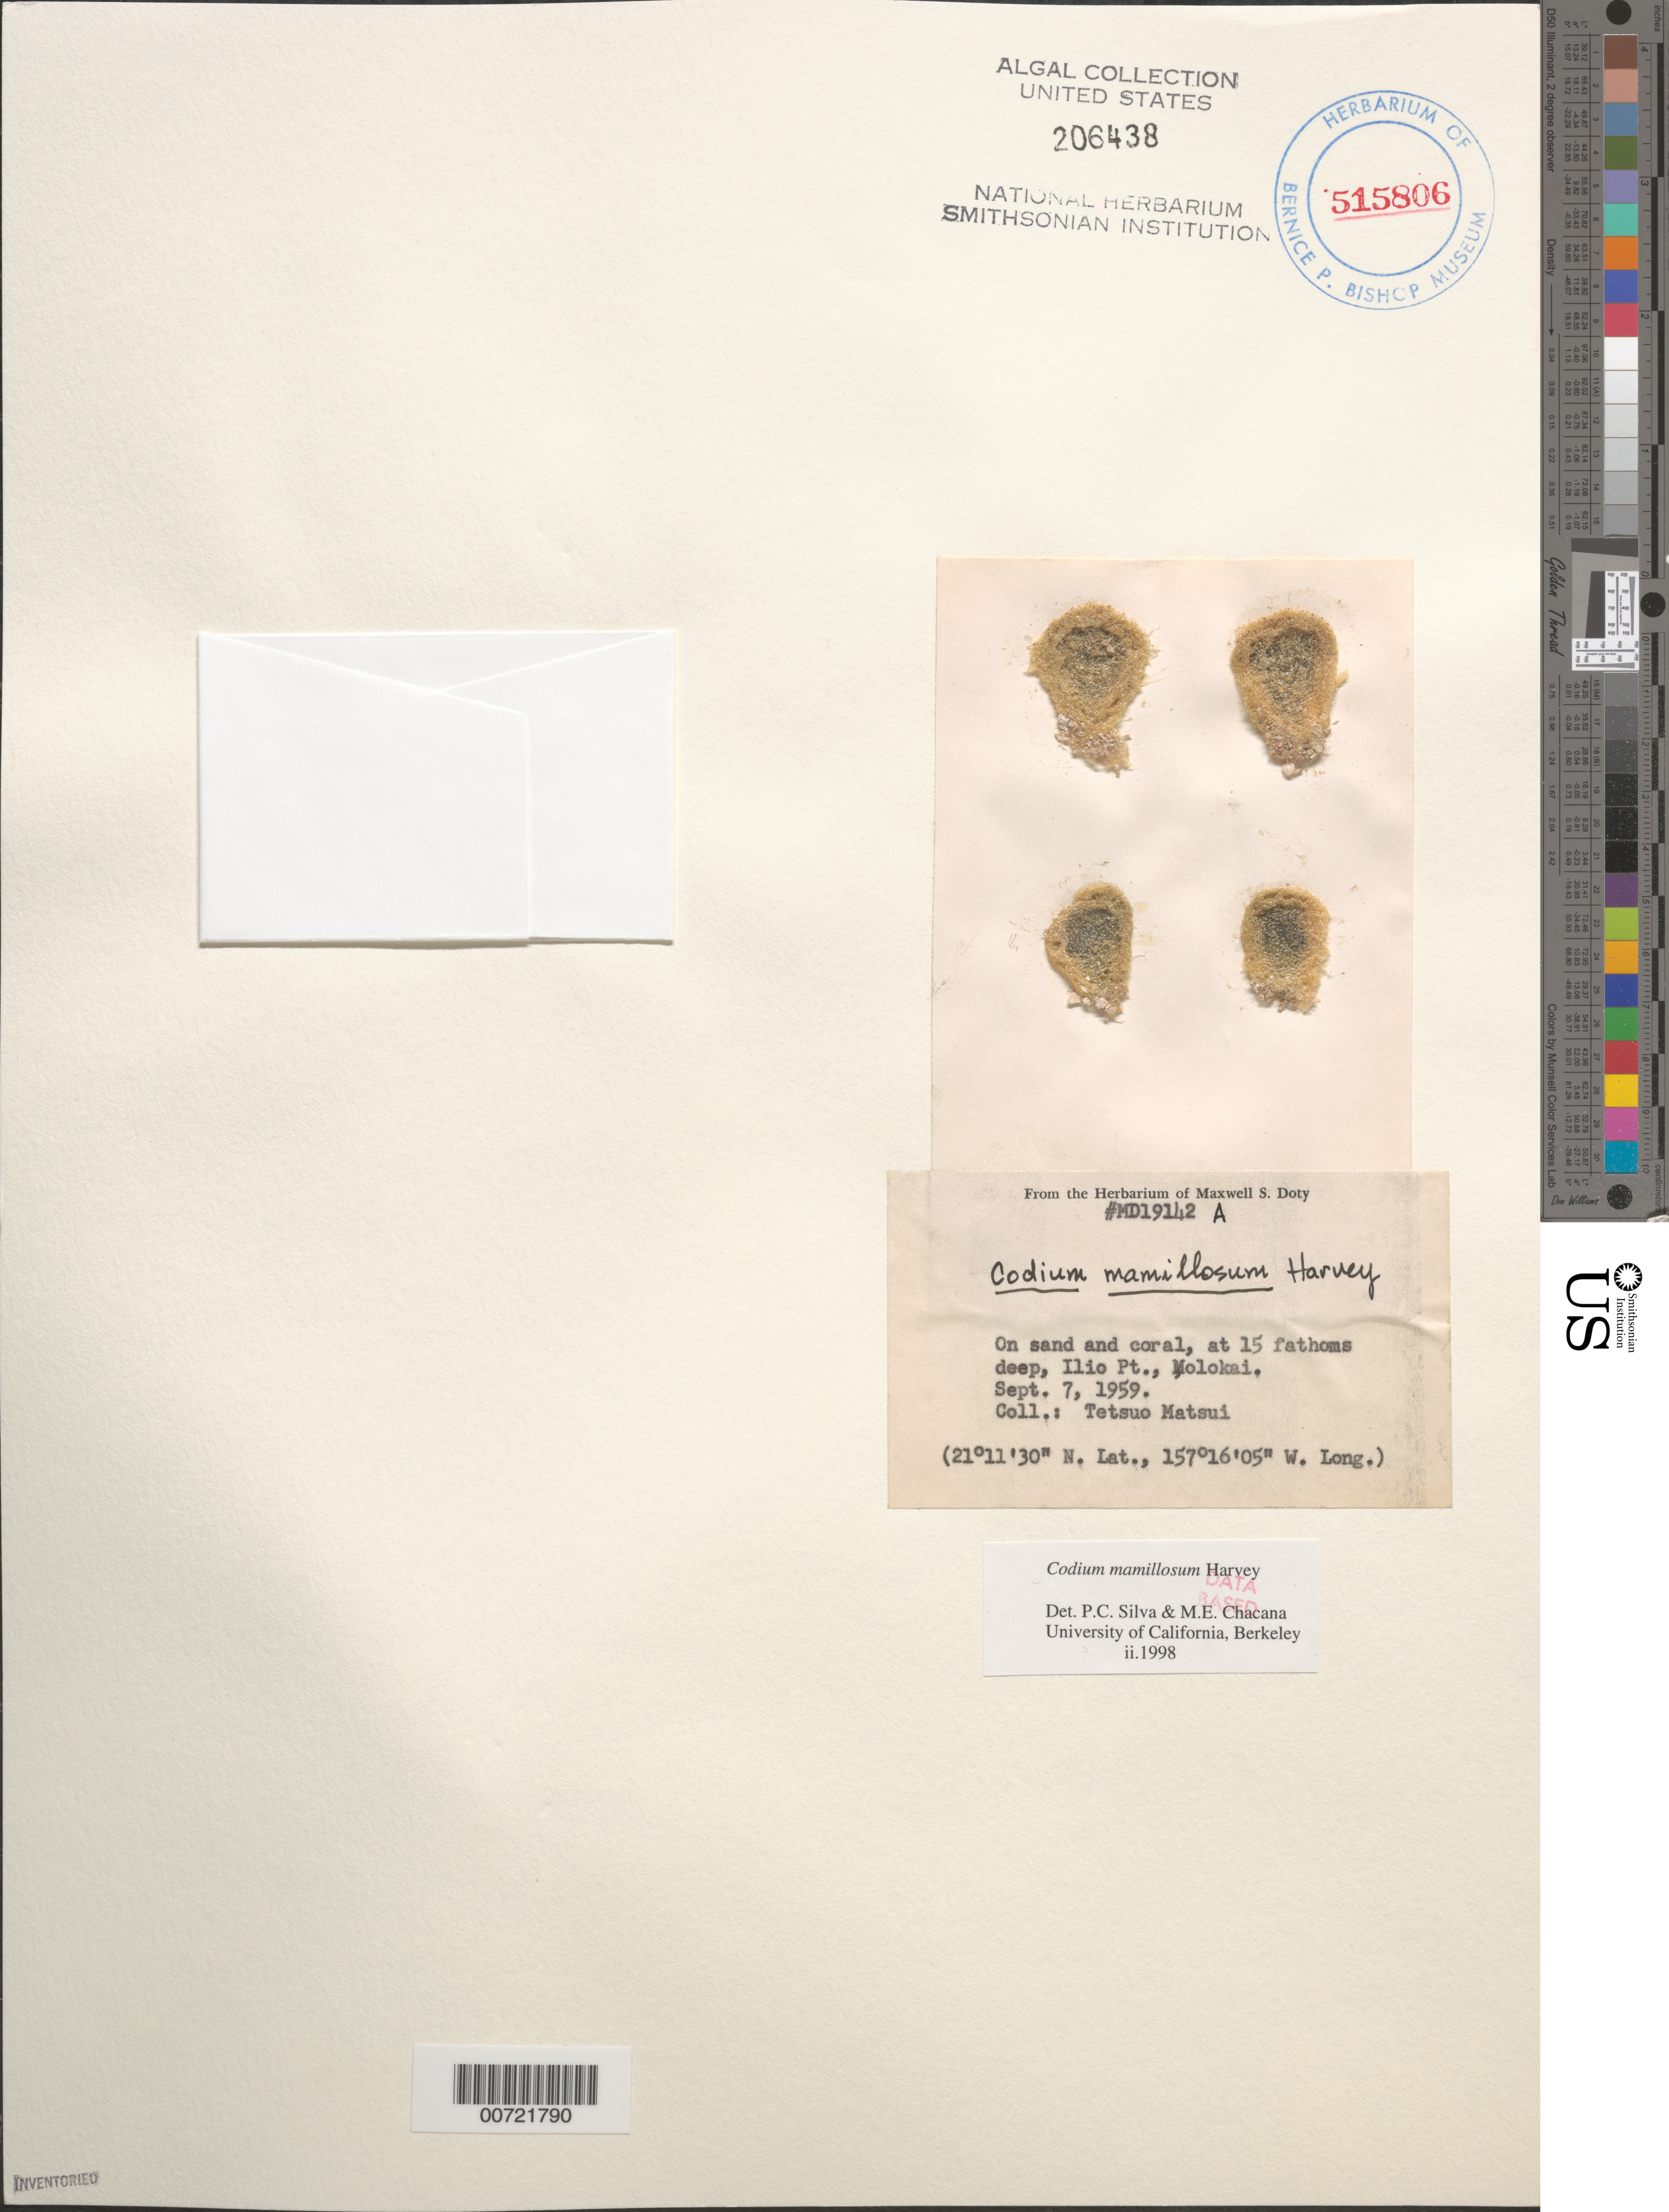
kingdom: Plantae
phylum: Chlorophyta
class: Ulvophyceae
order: Bryopsidales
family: Codiaceae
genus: Codium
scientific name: Codium mamillosum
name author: Harv.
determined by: Pedroche, F. F.; Silva, P. C.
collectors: T. Matsui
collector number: MSD 19142A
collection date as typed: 07 Sep 1959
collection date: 1959-09-07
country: United States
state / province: Hawaii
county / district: Maui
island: Moloka'i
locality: Ilio Point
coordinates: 21 11' 30" N, 157 16' 05" W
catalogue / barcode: US 206438